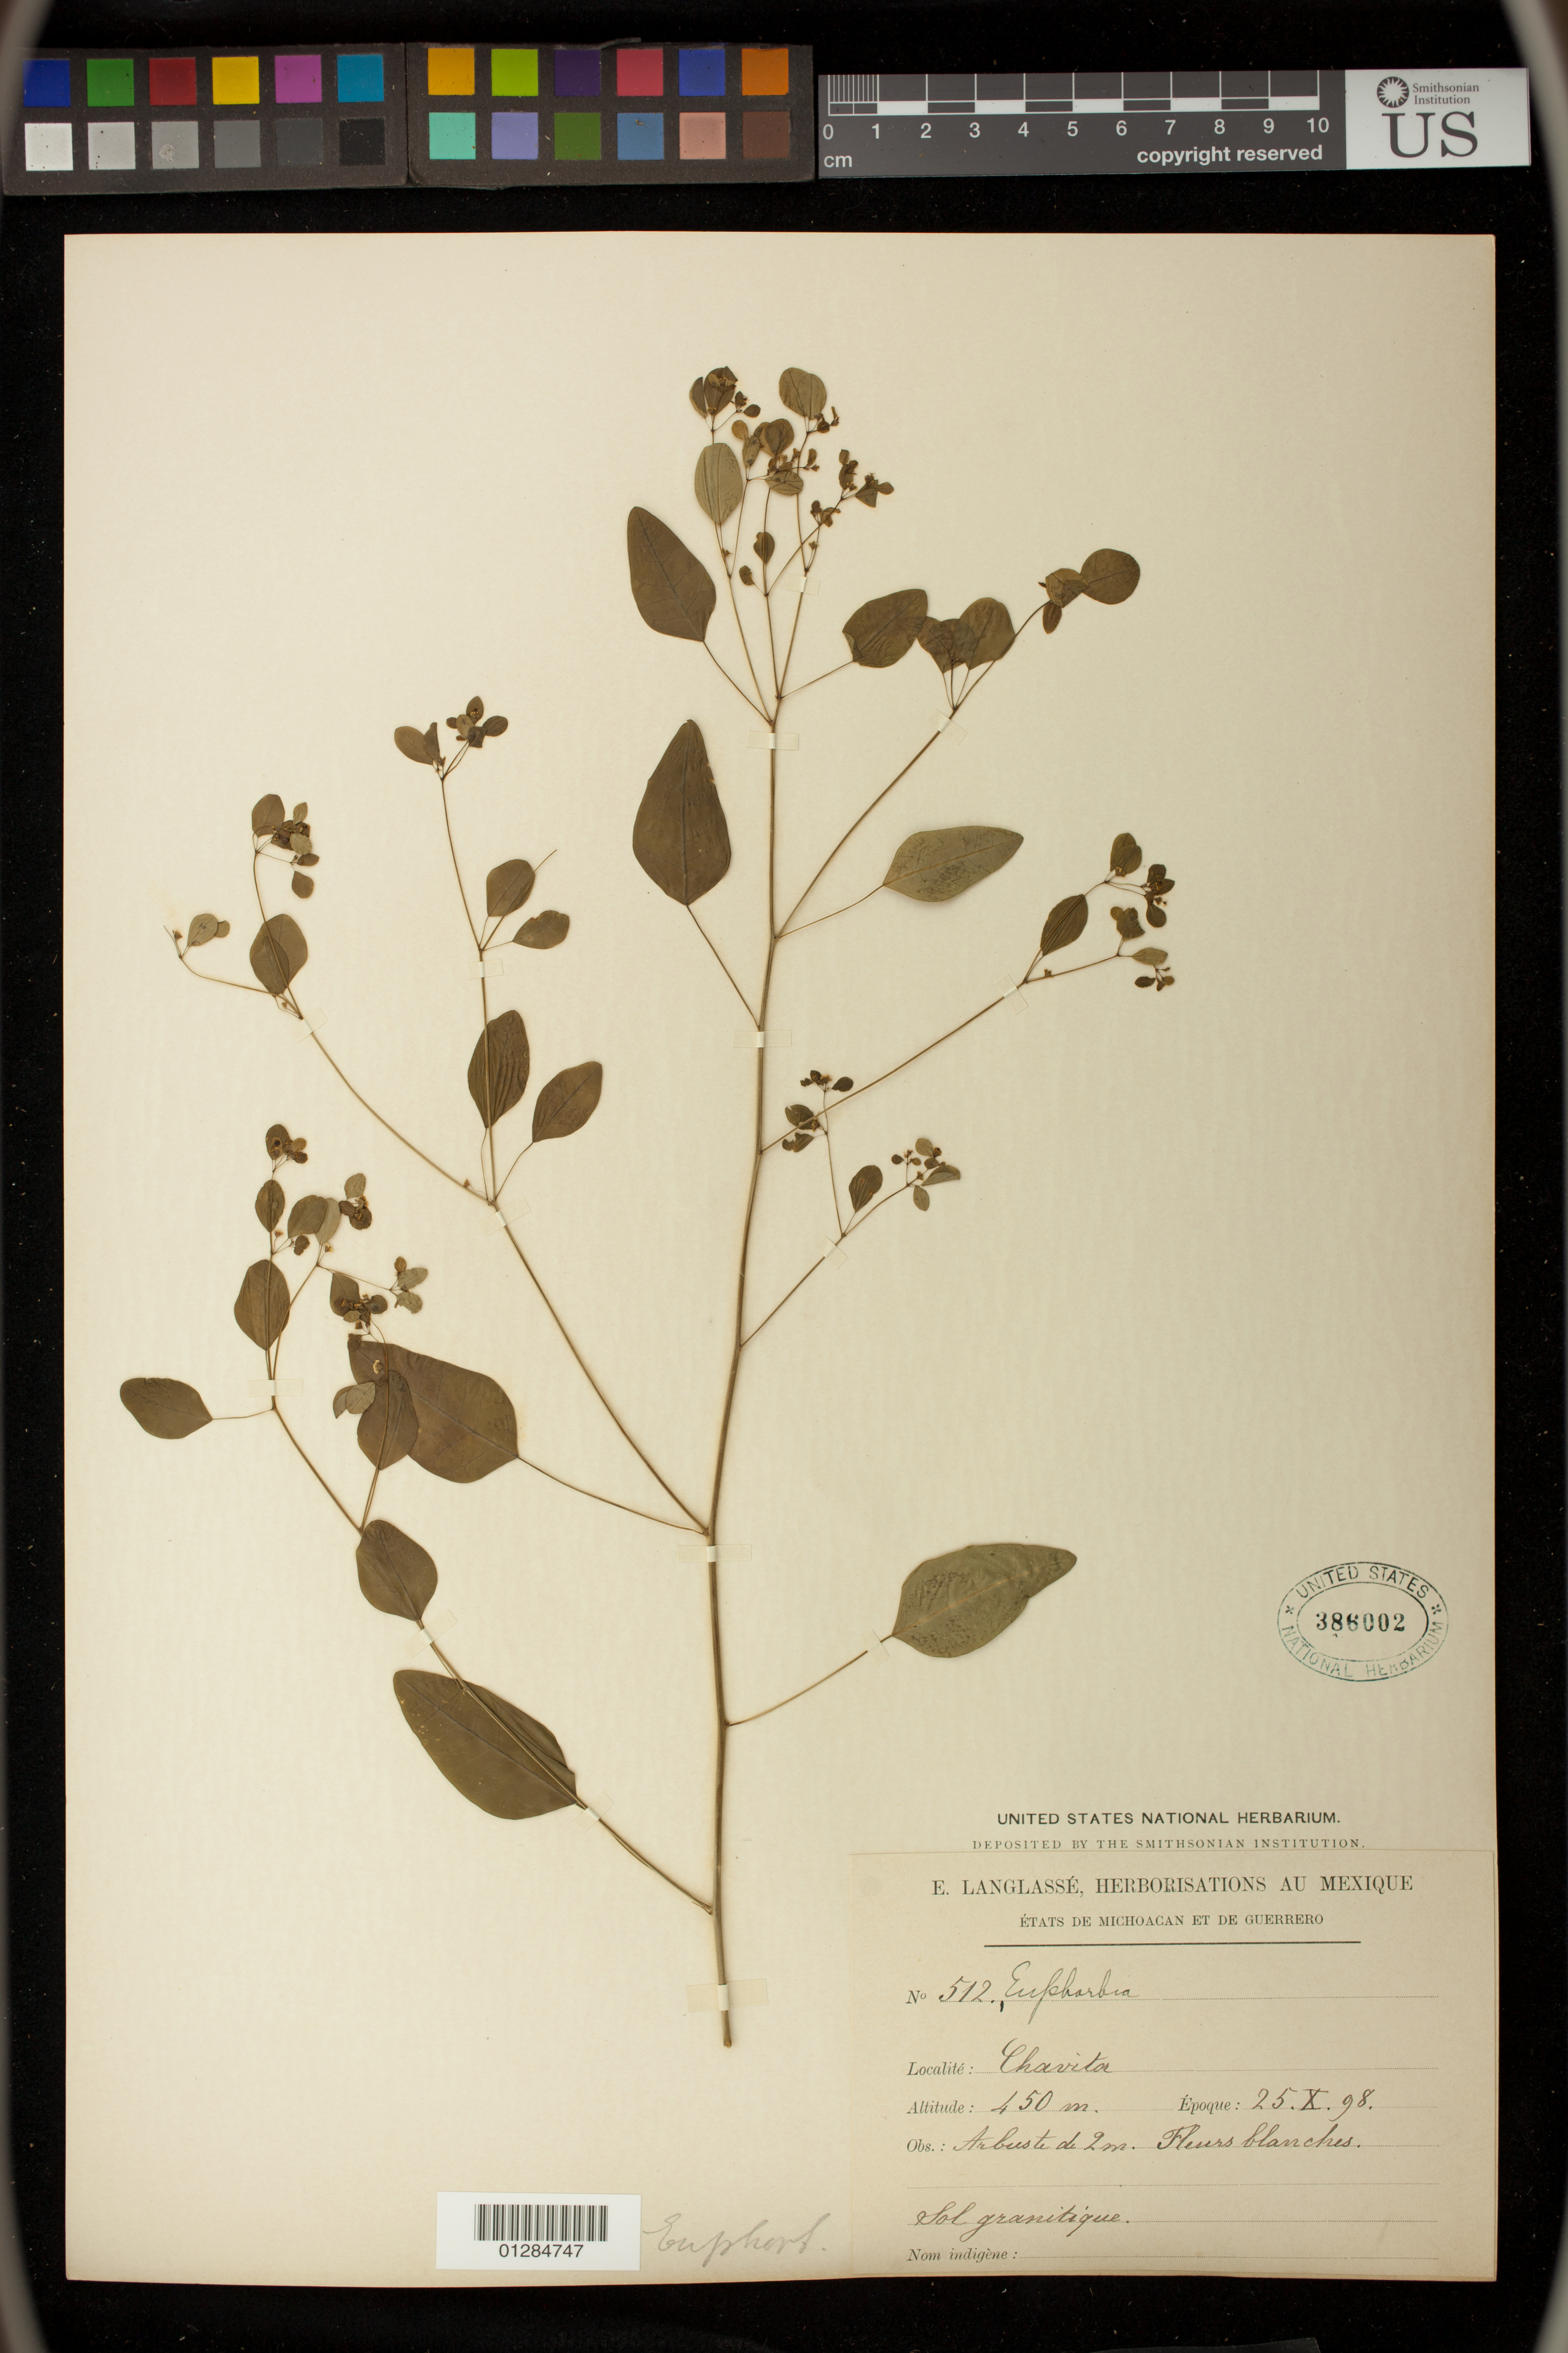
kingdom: Plantae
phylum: Tracheophyta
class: Magnoliopsida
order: Malpighiales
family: Euphorbiaceae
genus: Euphorbia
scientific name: Euphorbia sp.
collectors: E. Langlassé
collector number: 512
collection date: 1898-10-25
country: Mexico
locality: Chavita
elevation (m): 450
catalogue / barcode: US 386002